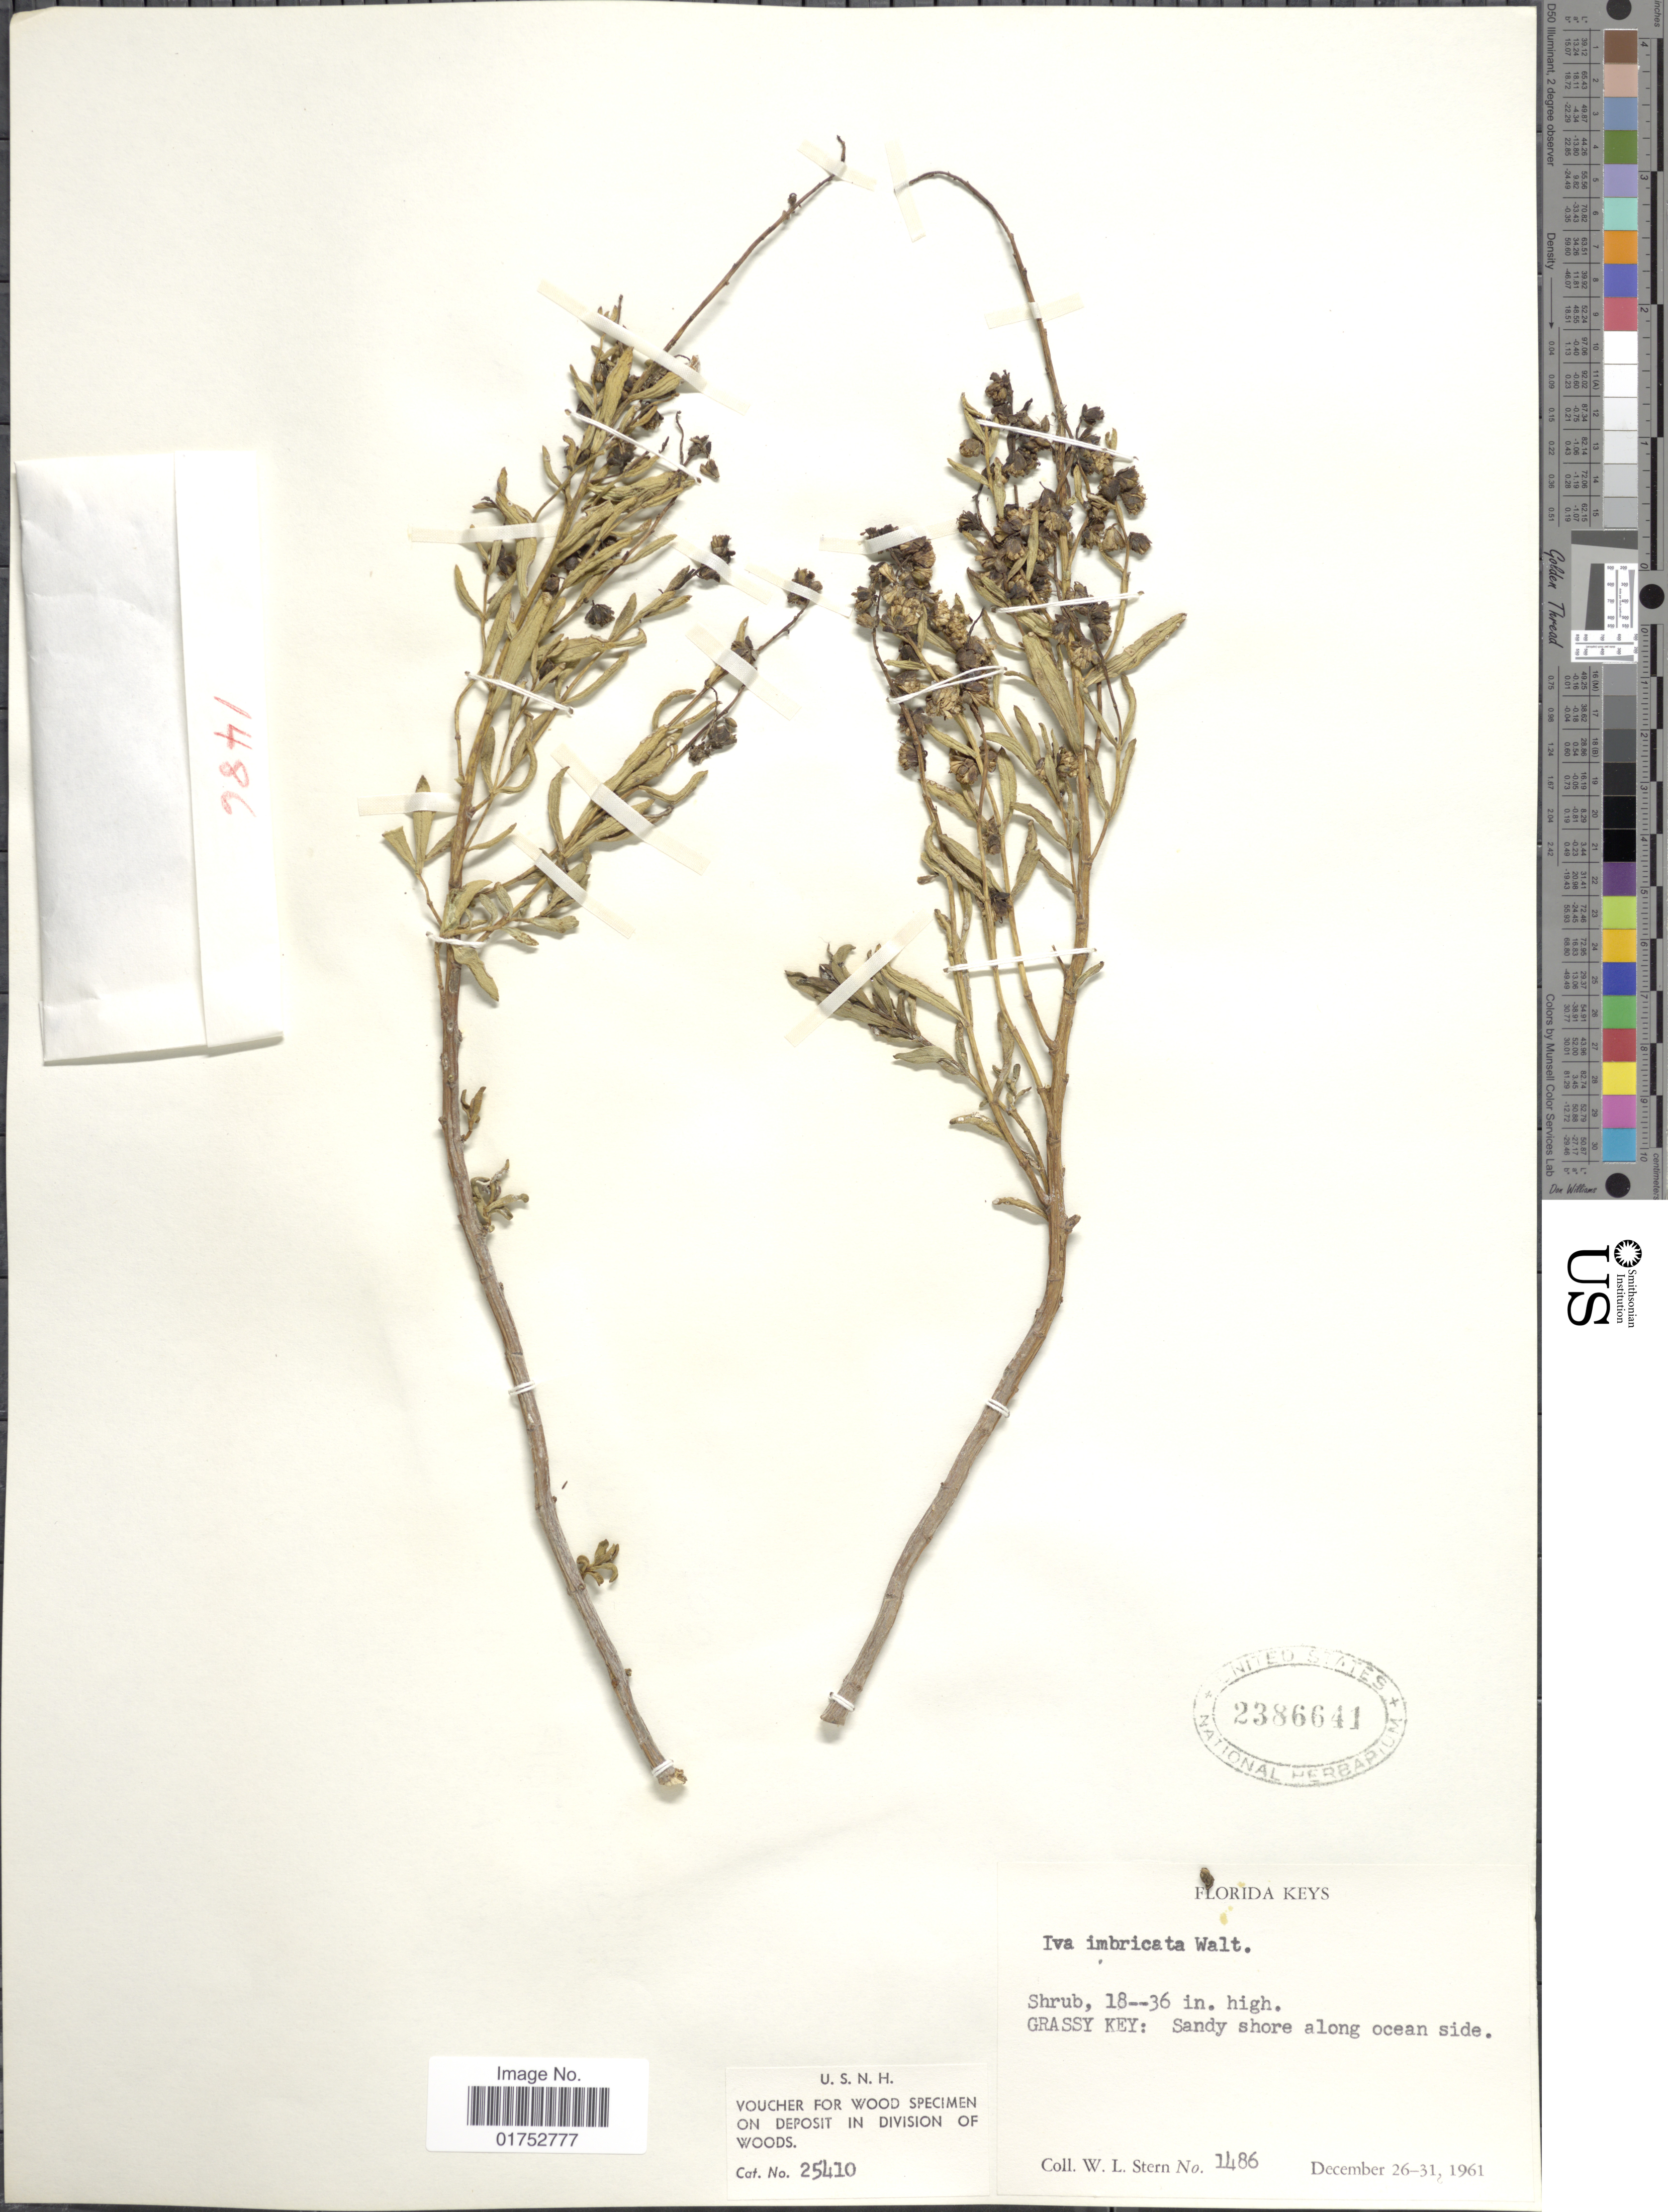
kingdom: Plantae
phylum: Tracheophyta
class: Magnoliopsida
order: Asterales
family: Asteraceae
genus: Iva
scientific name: Iva imbricata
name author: Walter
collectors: W. L. Stern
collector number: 1486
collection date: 1961-12-26/1961-12-31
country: United States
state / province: Florida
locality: Florida Keys, Grassy Key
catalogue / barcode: US 2386641